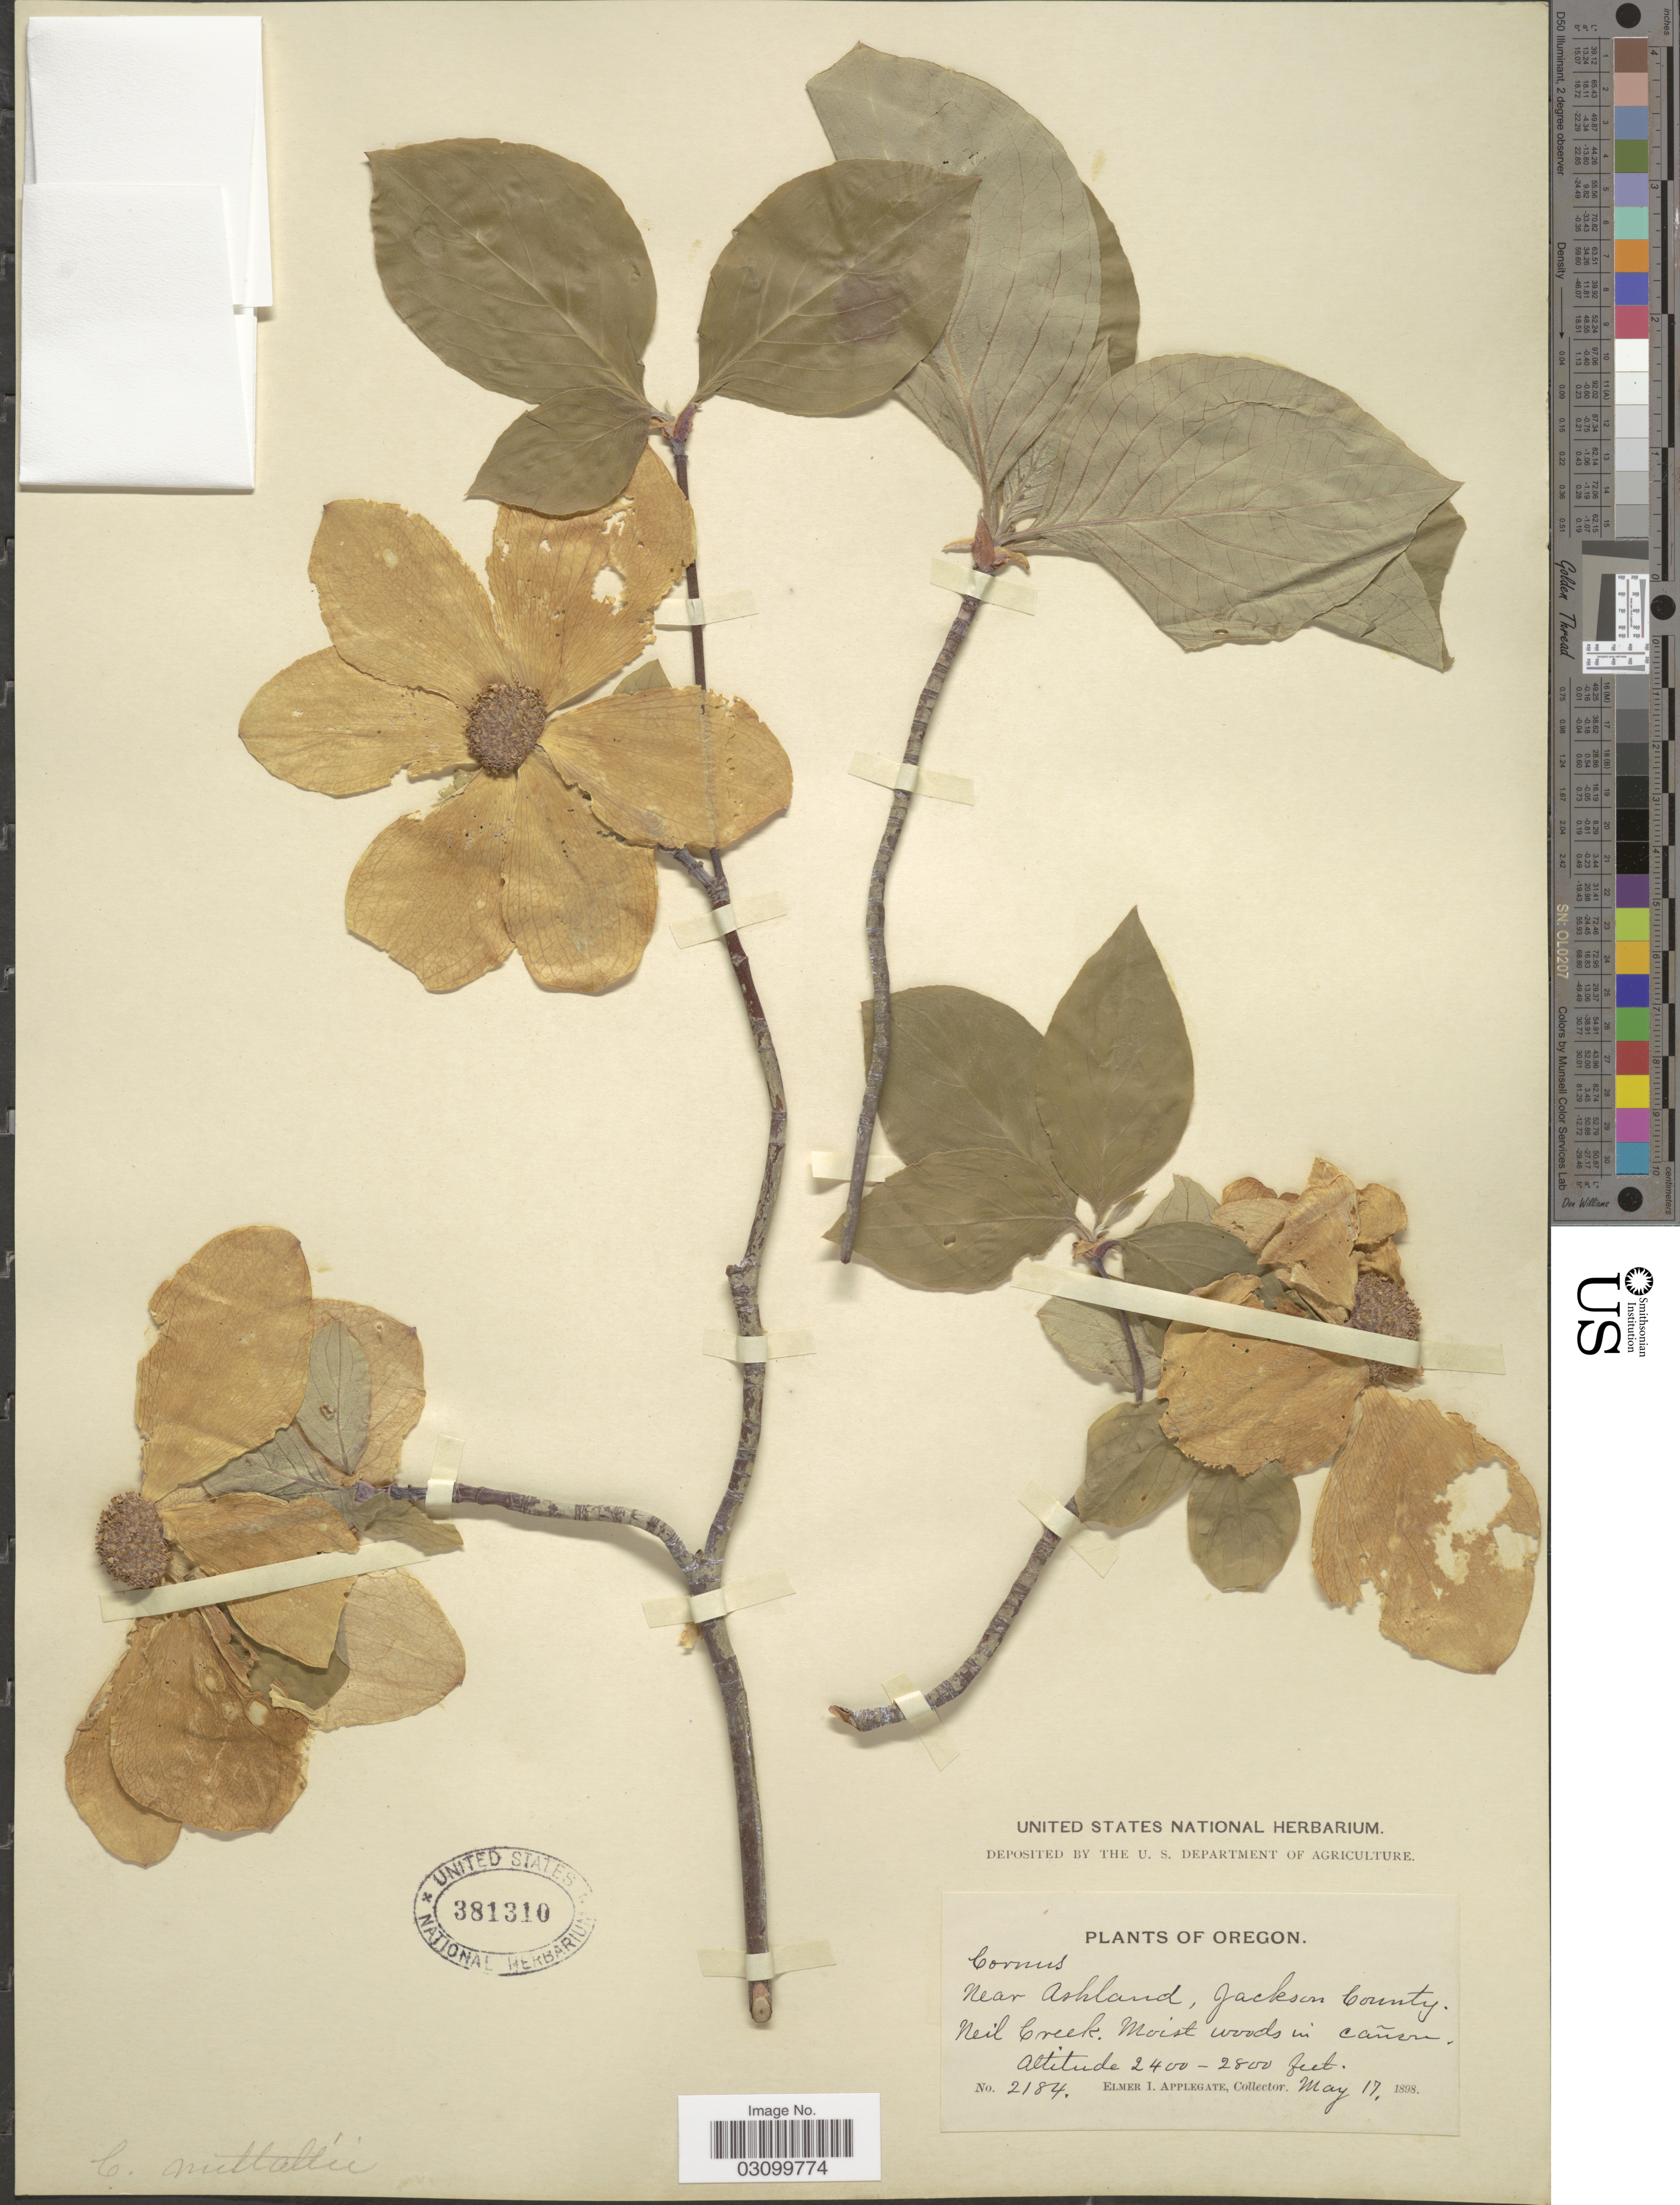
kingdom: Plantae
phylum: Tracheophyta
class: Magnoliopsida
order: Cornales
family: Cornaceae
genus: Cornus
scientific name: Cornus nuttallii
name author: Audubon ex Torr. & A. Gray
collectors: E. I. Applegate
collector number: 2184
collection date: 1898-05-17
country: United States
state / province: Oregon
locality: Near Ashland, Jackson County. Neil Creek. Moist woods in cañon.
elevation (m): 732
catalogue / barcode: US 381310